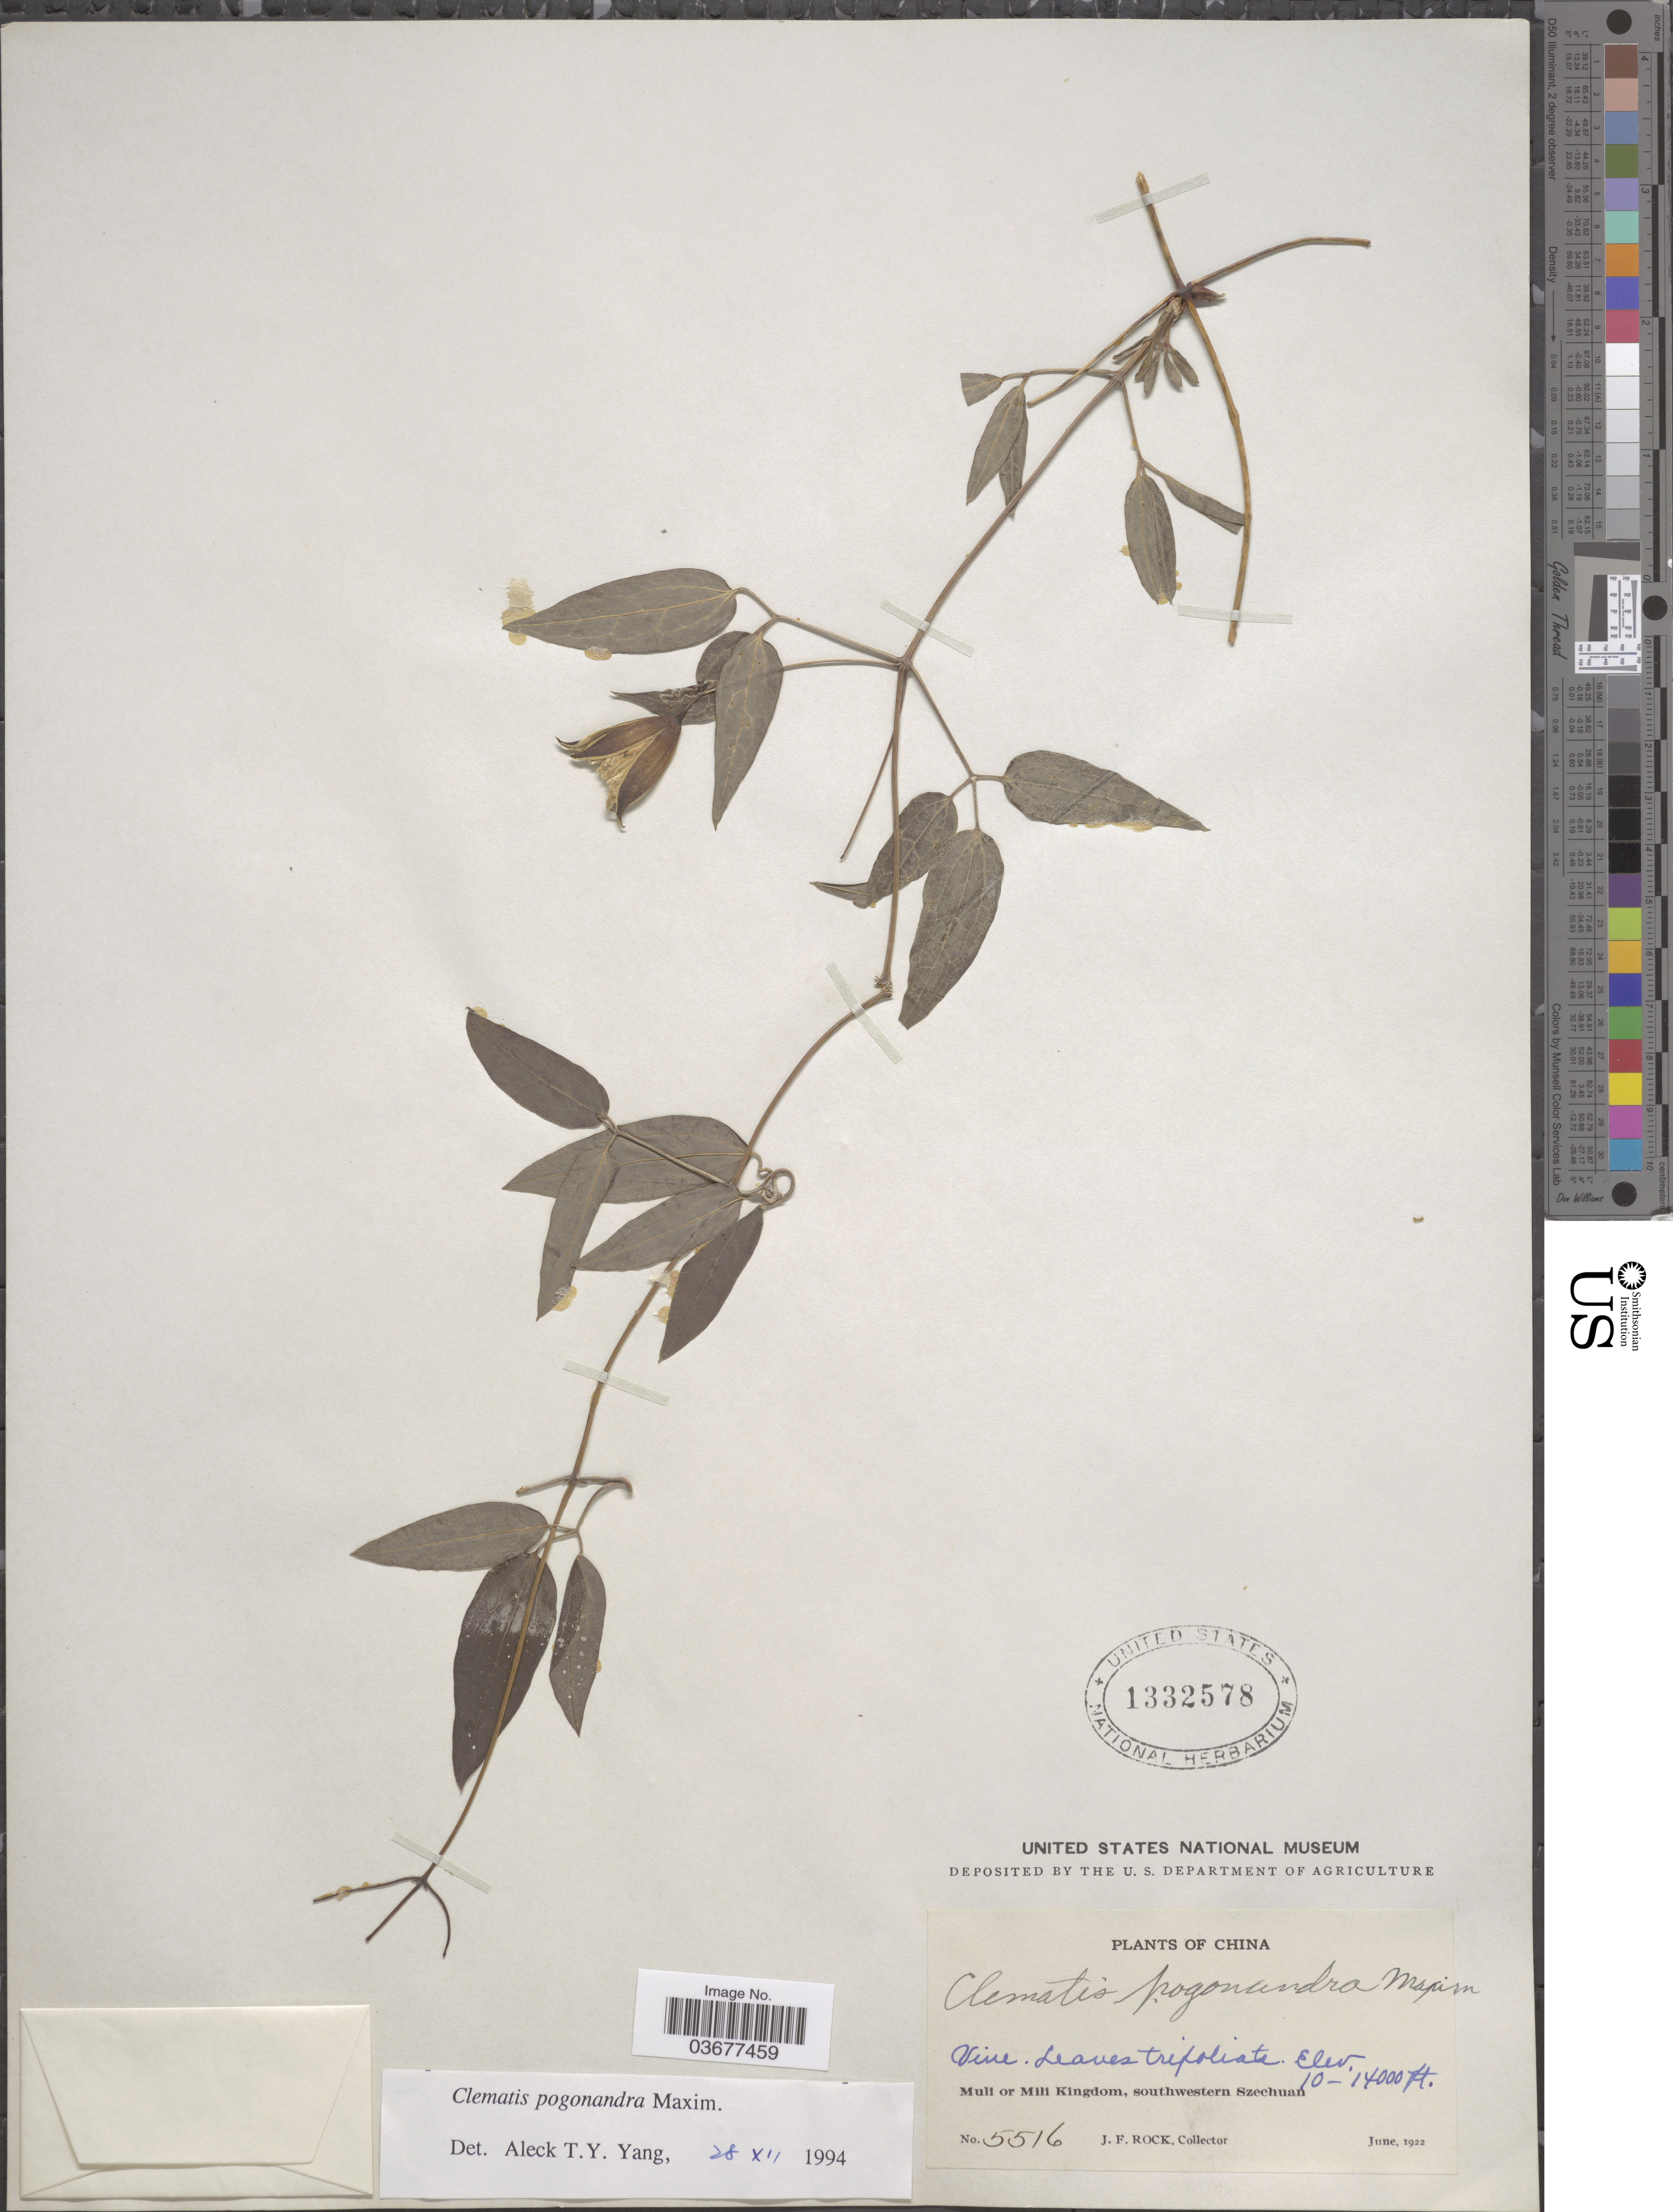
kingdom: Plantae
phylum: Tracheophyta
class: Magnoliopsida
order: Ranunculales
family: Ranunculaceae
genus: Clematis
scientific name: Clematis pogonandra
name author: Maxim.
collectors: J. Rock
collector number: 5516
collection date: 1922-06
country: China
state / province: Sichuan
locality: Muli or Mili Kingdom, southwestern Szechuan.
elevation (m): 3048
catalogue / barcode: US 1332578